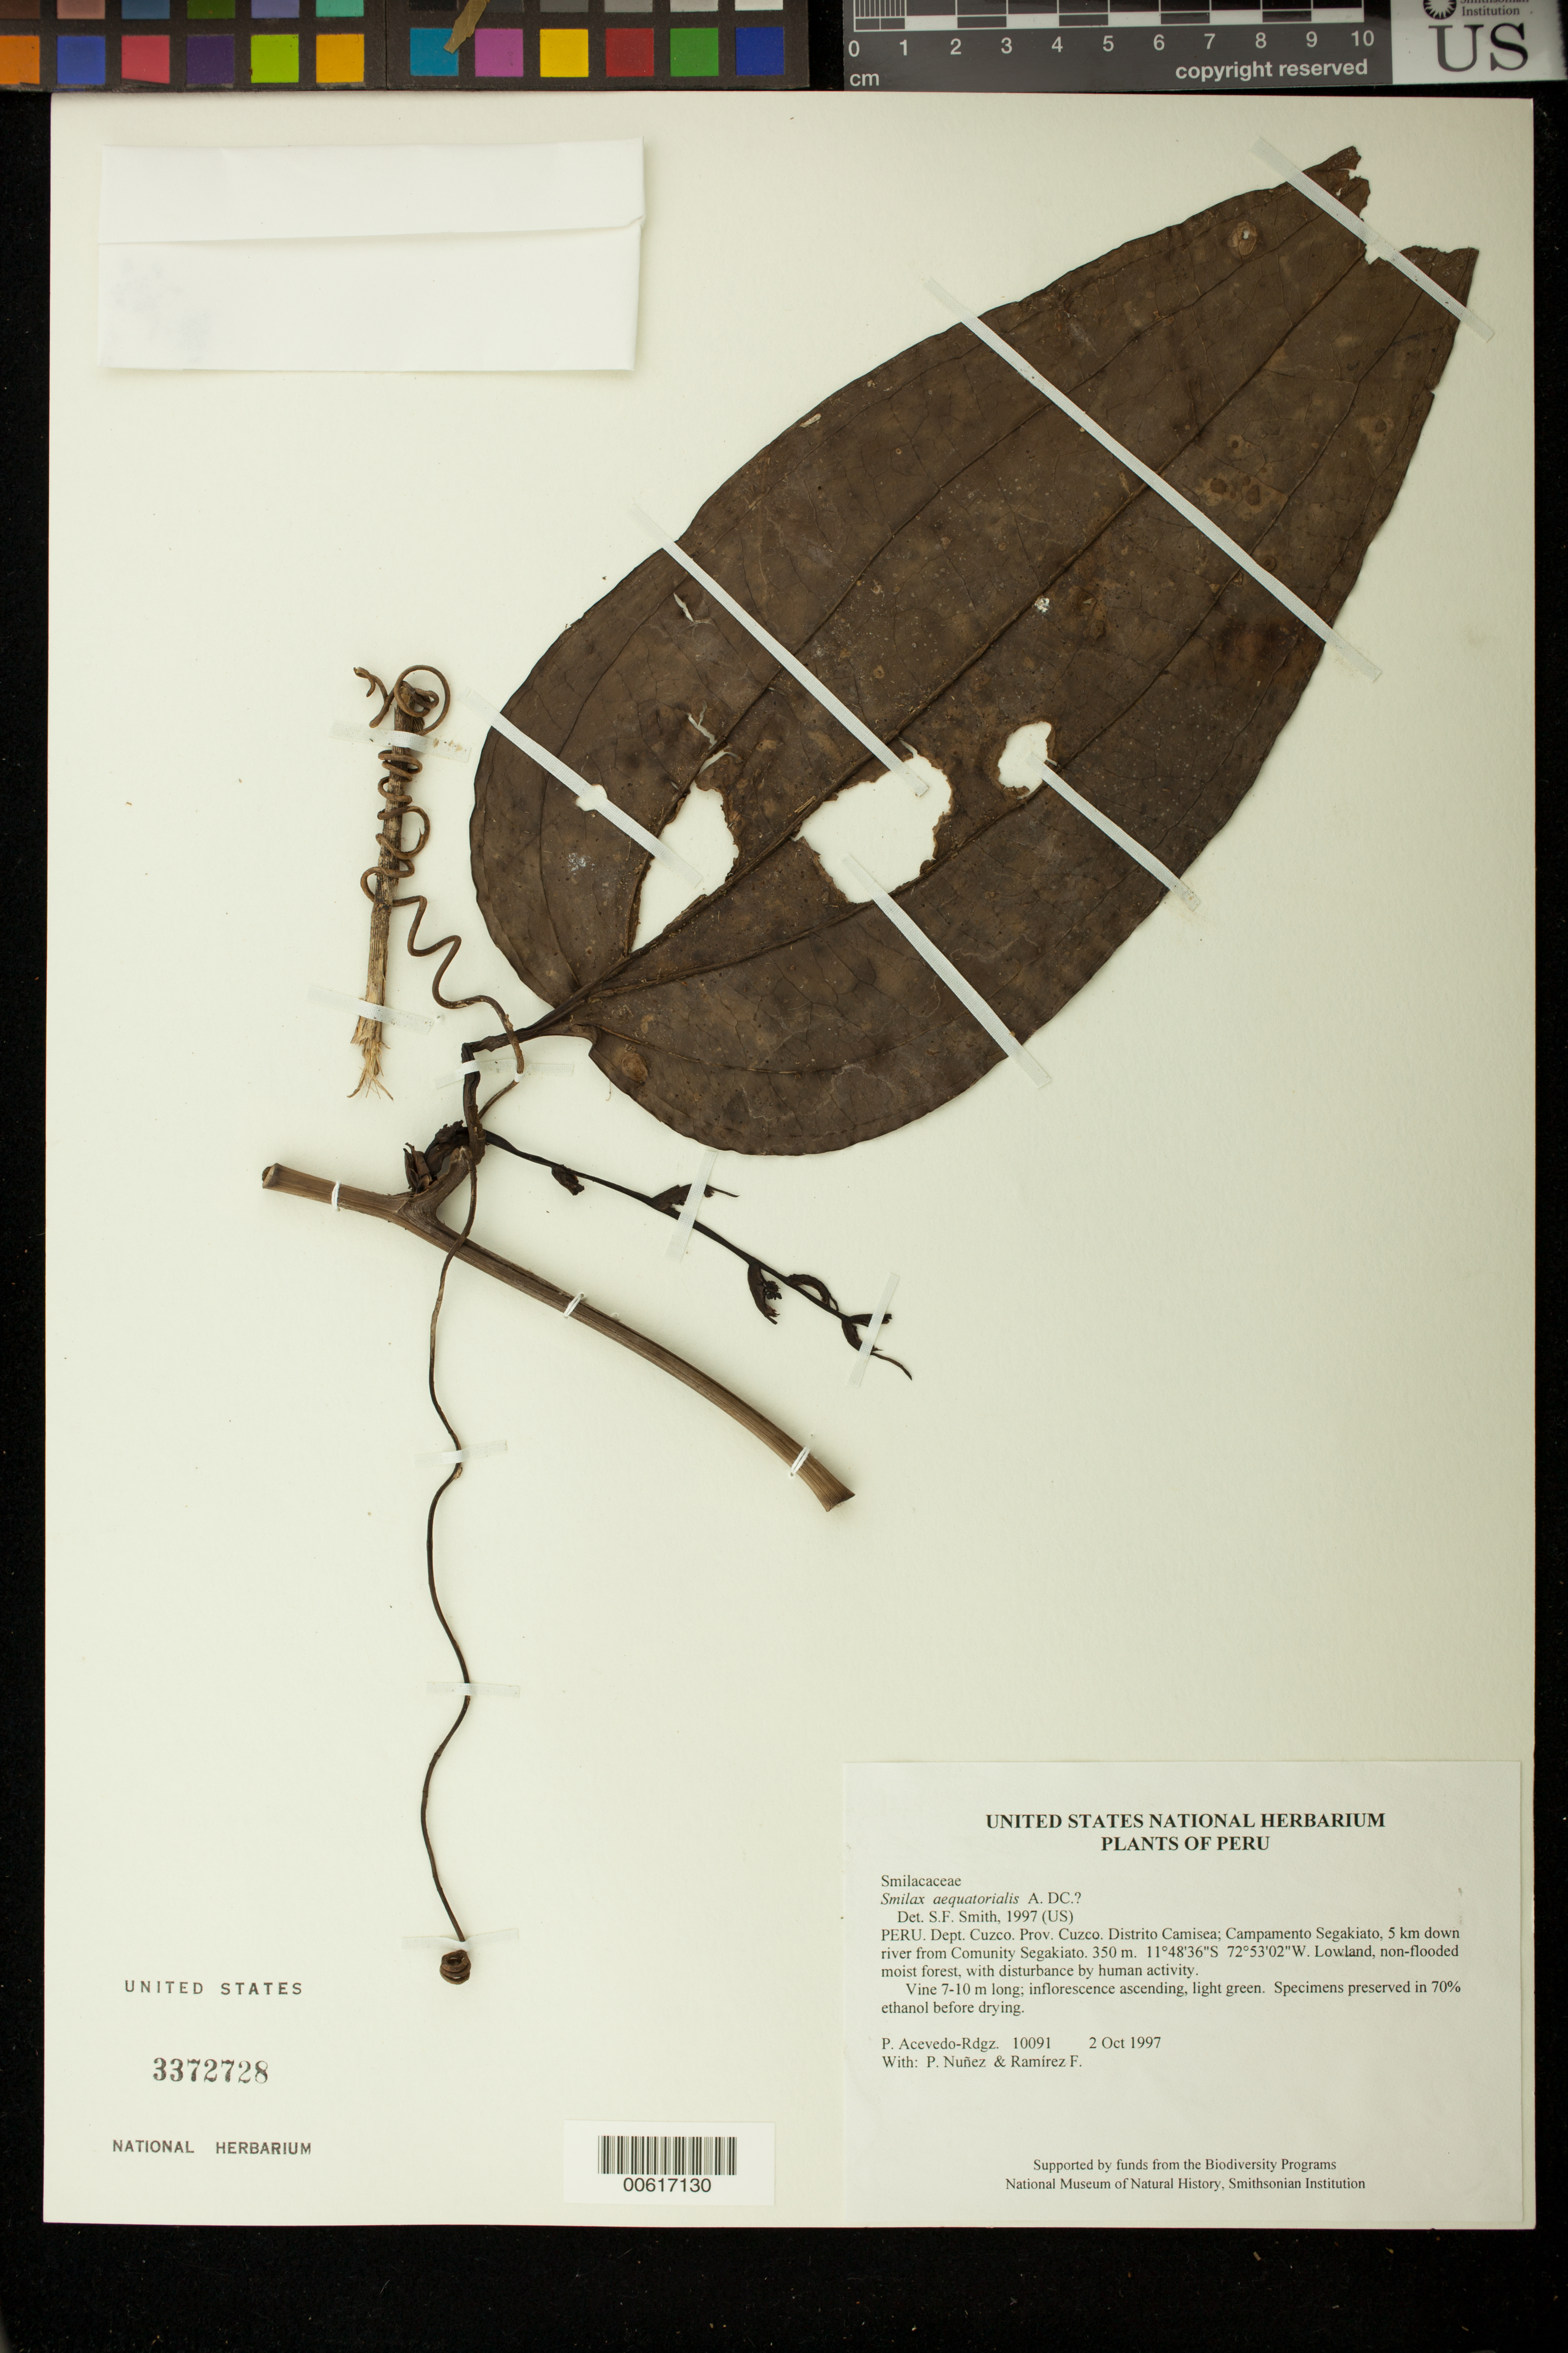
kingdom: Plantae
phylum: Tracheophyta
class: Liliopsida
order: Liliales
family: Smilacaceae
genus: Smilax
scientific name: Smilax aequatorialis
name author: A. DC.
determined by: Smith, Stephen F., (US), NMNH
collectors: P. Acevedo-Rodr., P. Nuñez V. & F. Ramirez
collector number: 10091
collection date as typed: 02 Oct 1997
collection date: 1997-10-02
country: Peru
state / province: Cusco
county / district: Cusco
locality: Distrito Camisea; Campamento Segakiato, 5 km down river from Comunity Segakiato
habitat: Lowland, non-flooded moist forest, with disturbance by human activity.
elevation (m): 350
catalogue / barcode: US 3372728